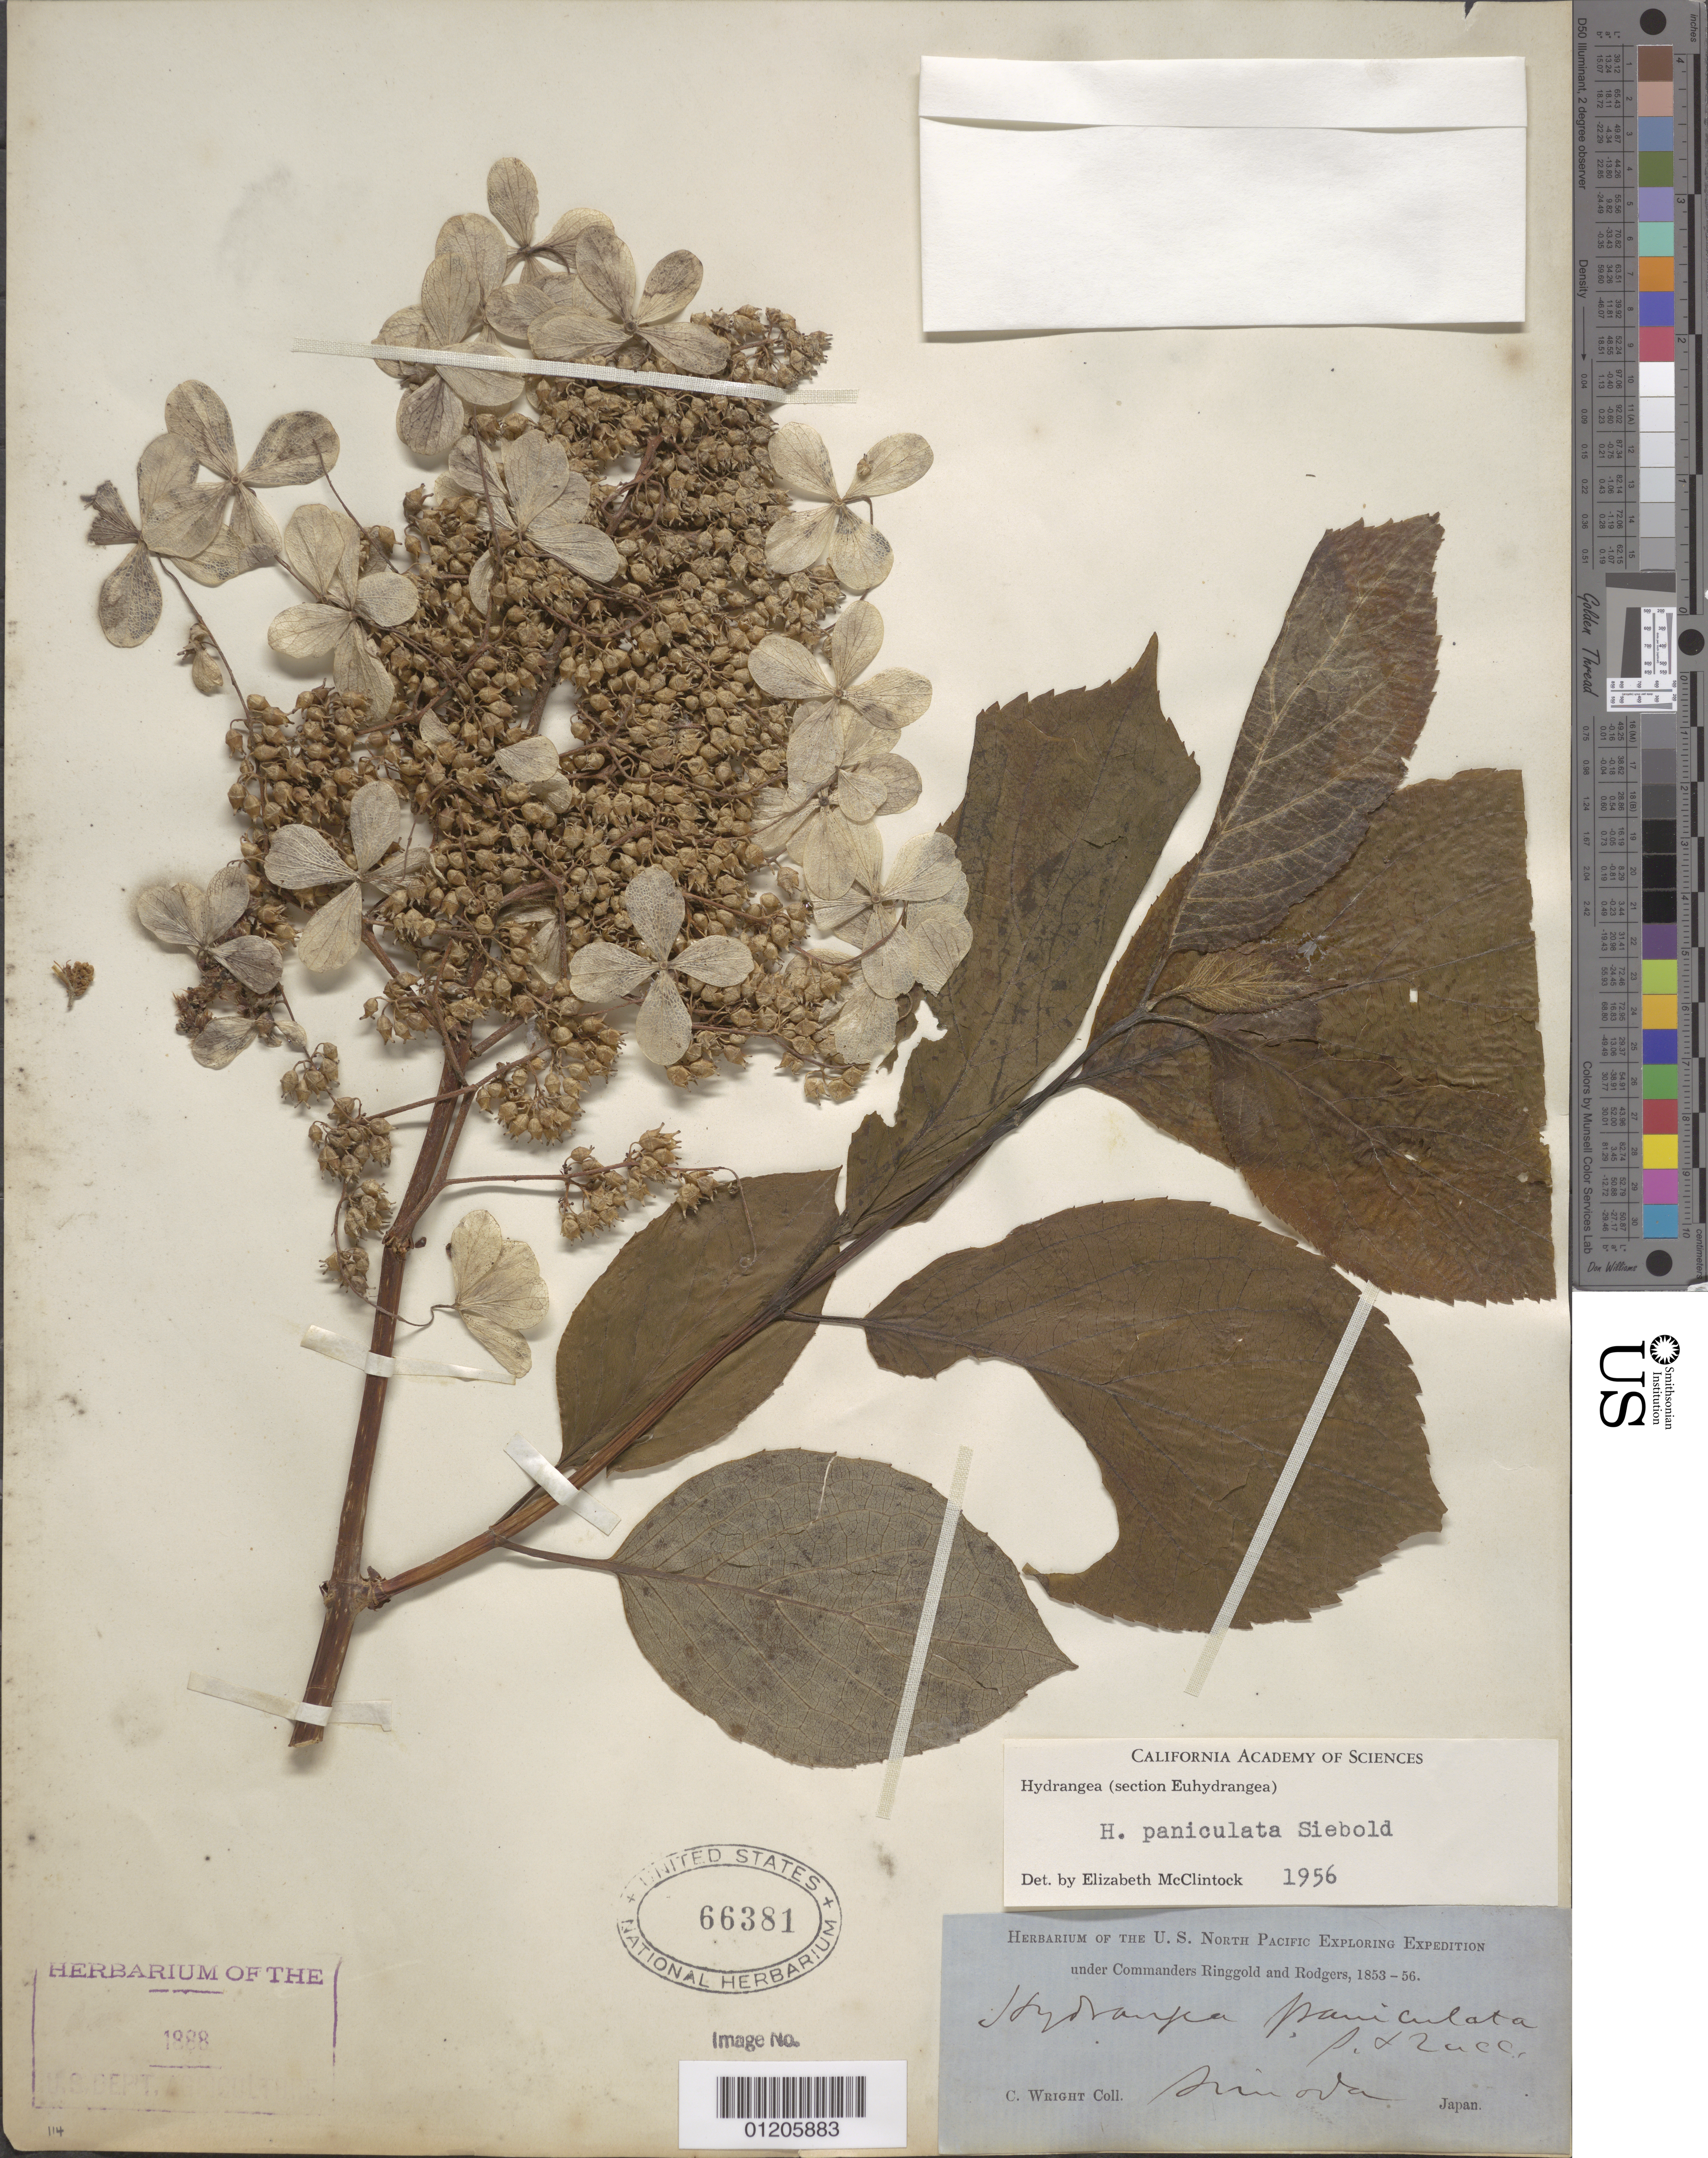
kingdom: Plantae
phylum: Tracheophyta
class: Magnoliopsida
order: Cornales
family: Hydrangeaceae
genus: Hydrangea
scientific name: Hydrangea paniculata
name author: Siebold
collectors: C. Wright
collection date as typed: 1853 to -- -- 1856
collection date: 1853/1856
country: Japan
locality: Simoda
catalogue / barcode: US 66381